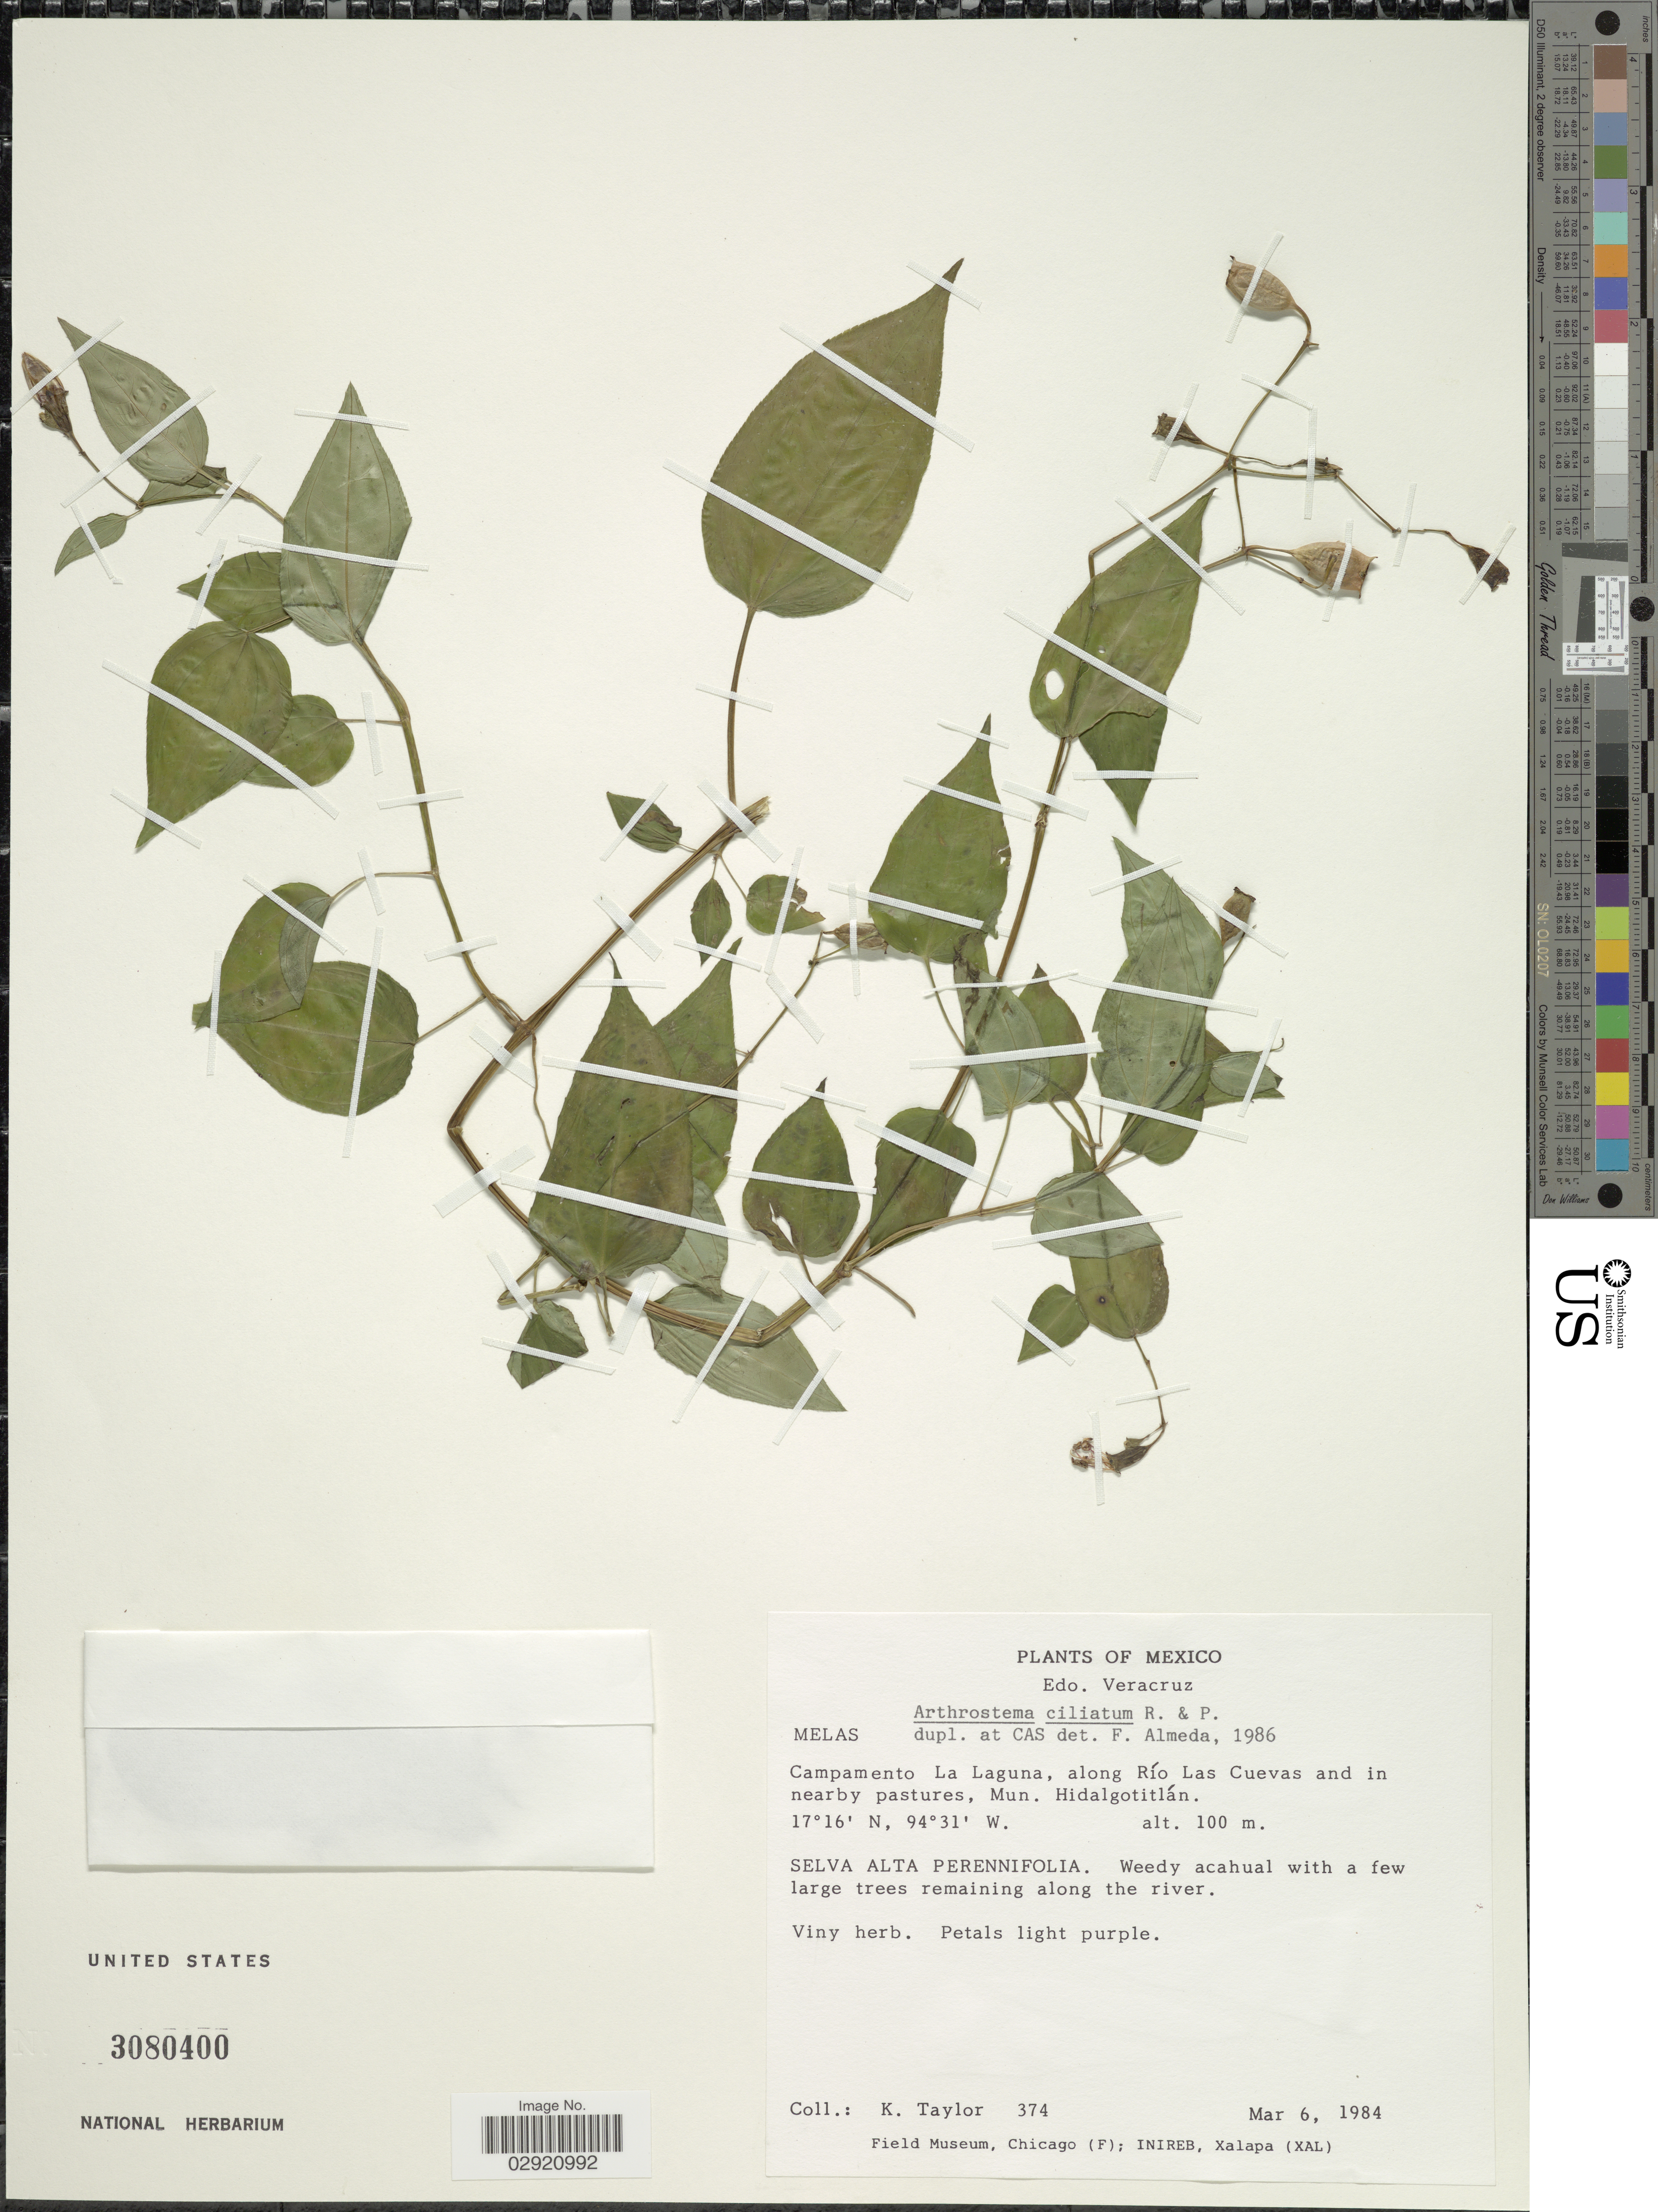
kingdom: Plantae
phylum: Tracheophyta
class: Magnoliopsida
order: Myrtales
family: Melastomataceae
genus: Arthrostemma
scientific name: Arthrostemma ciliatum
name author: Pav. ex D. Don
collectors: K. Taylor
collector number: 374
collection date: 1984-03-06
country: Mexico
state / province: Veracruz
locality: Edo. Veracruz. Campamento La Laguna, along Río Las Cuevas and in nearby pastures, Mun. Hidalgotitlán.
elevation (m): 100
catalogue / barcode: US 3080400